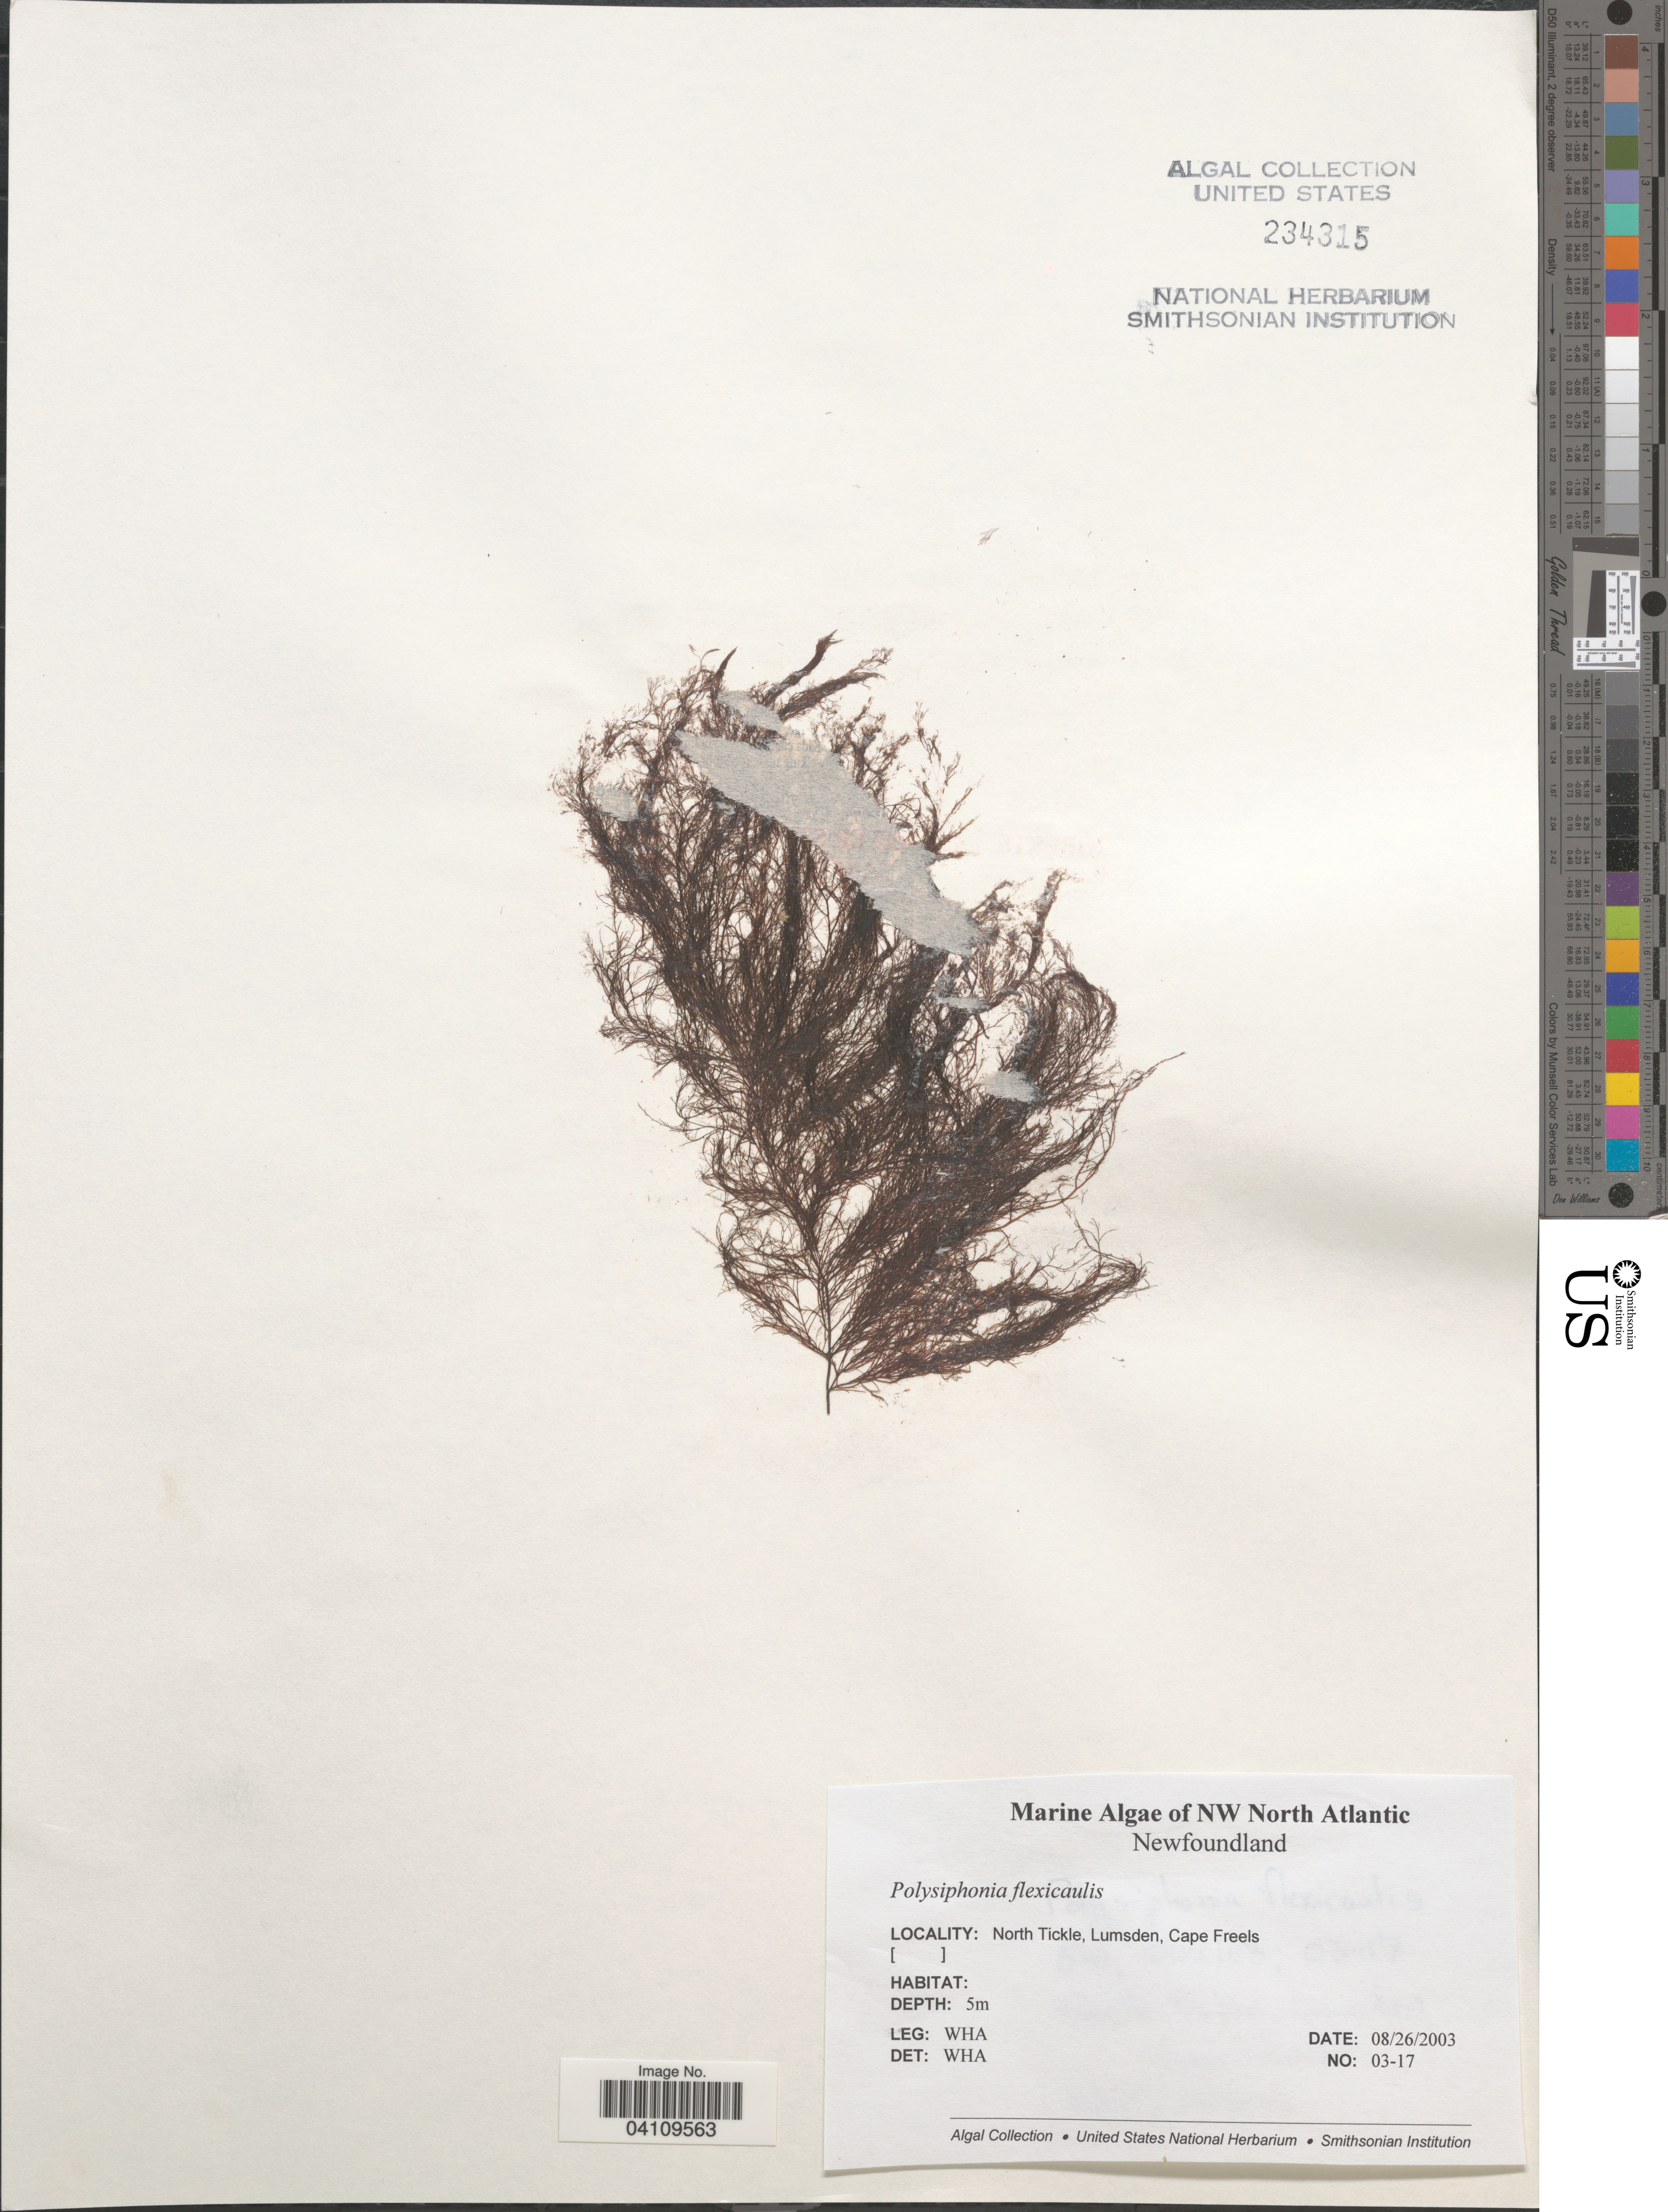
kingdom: Plantae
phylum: Rhodophyta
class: Florideophyceae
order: Ceramiales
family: Rhodomelaceae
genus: Leptosiphonia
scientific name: Leptosiphonia flexicaulis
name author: (Harv.) Savoie & G.W. Saunders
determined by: Algae name updating Project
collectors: W. H. Adey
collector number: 03-17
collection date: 2003-08-26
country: Canada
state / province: Newfoundland and Labrador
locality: NW North Atlantic. North Tickle, Lumsden, Cape Freels.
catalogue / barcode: US 234315